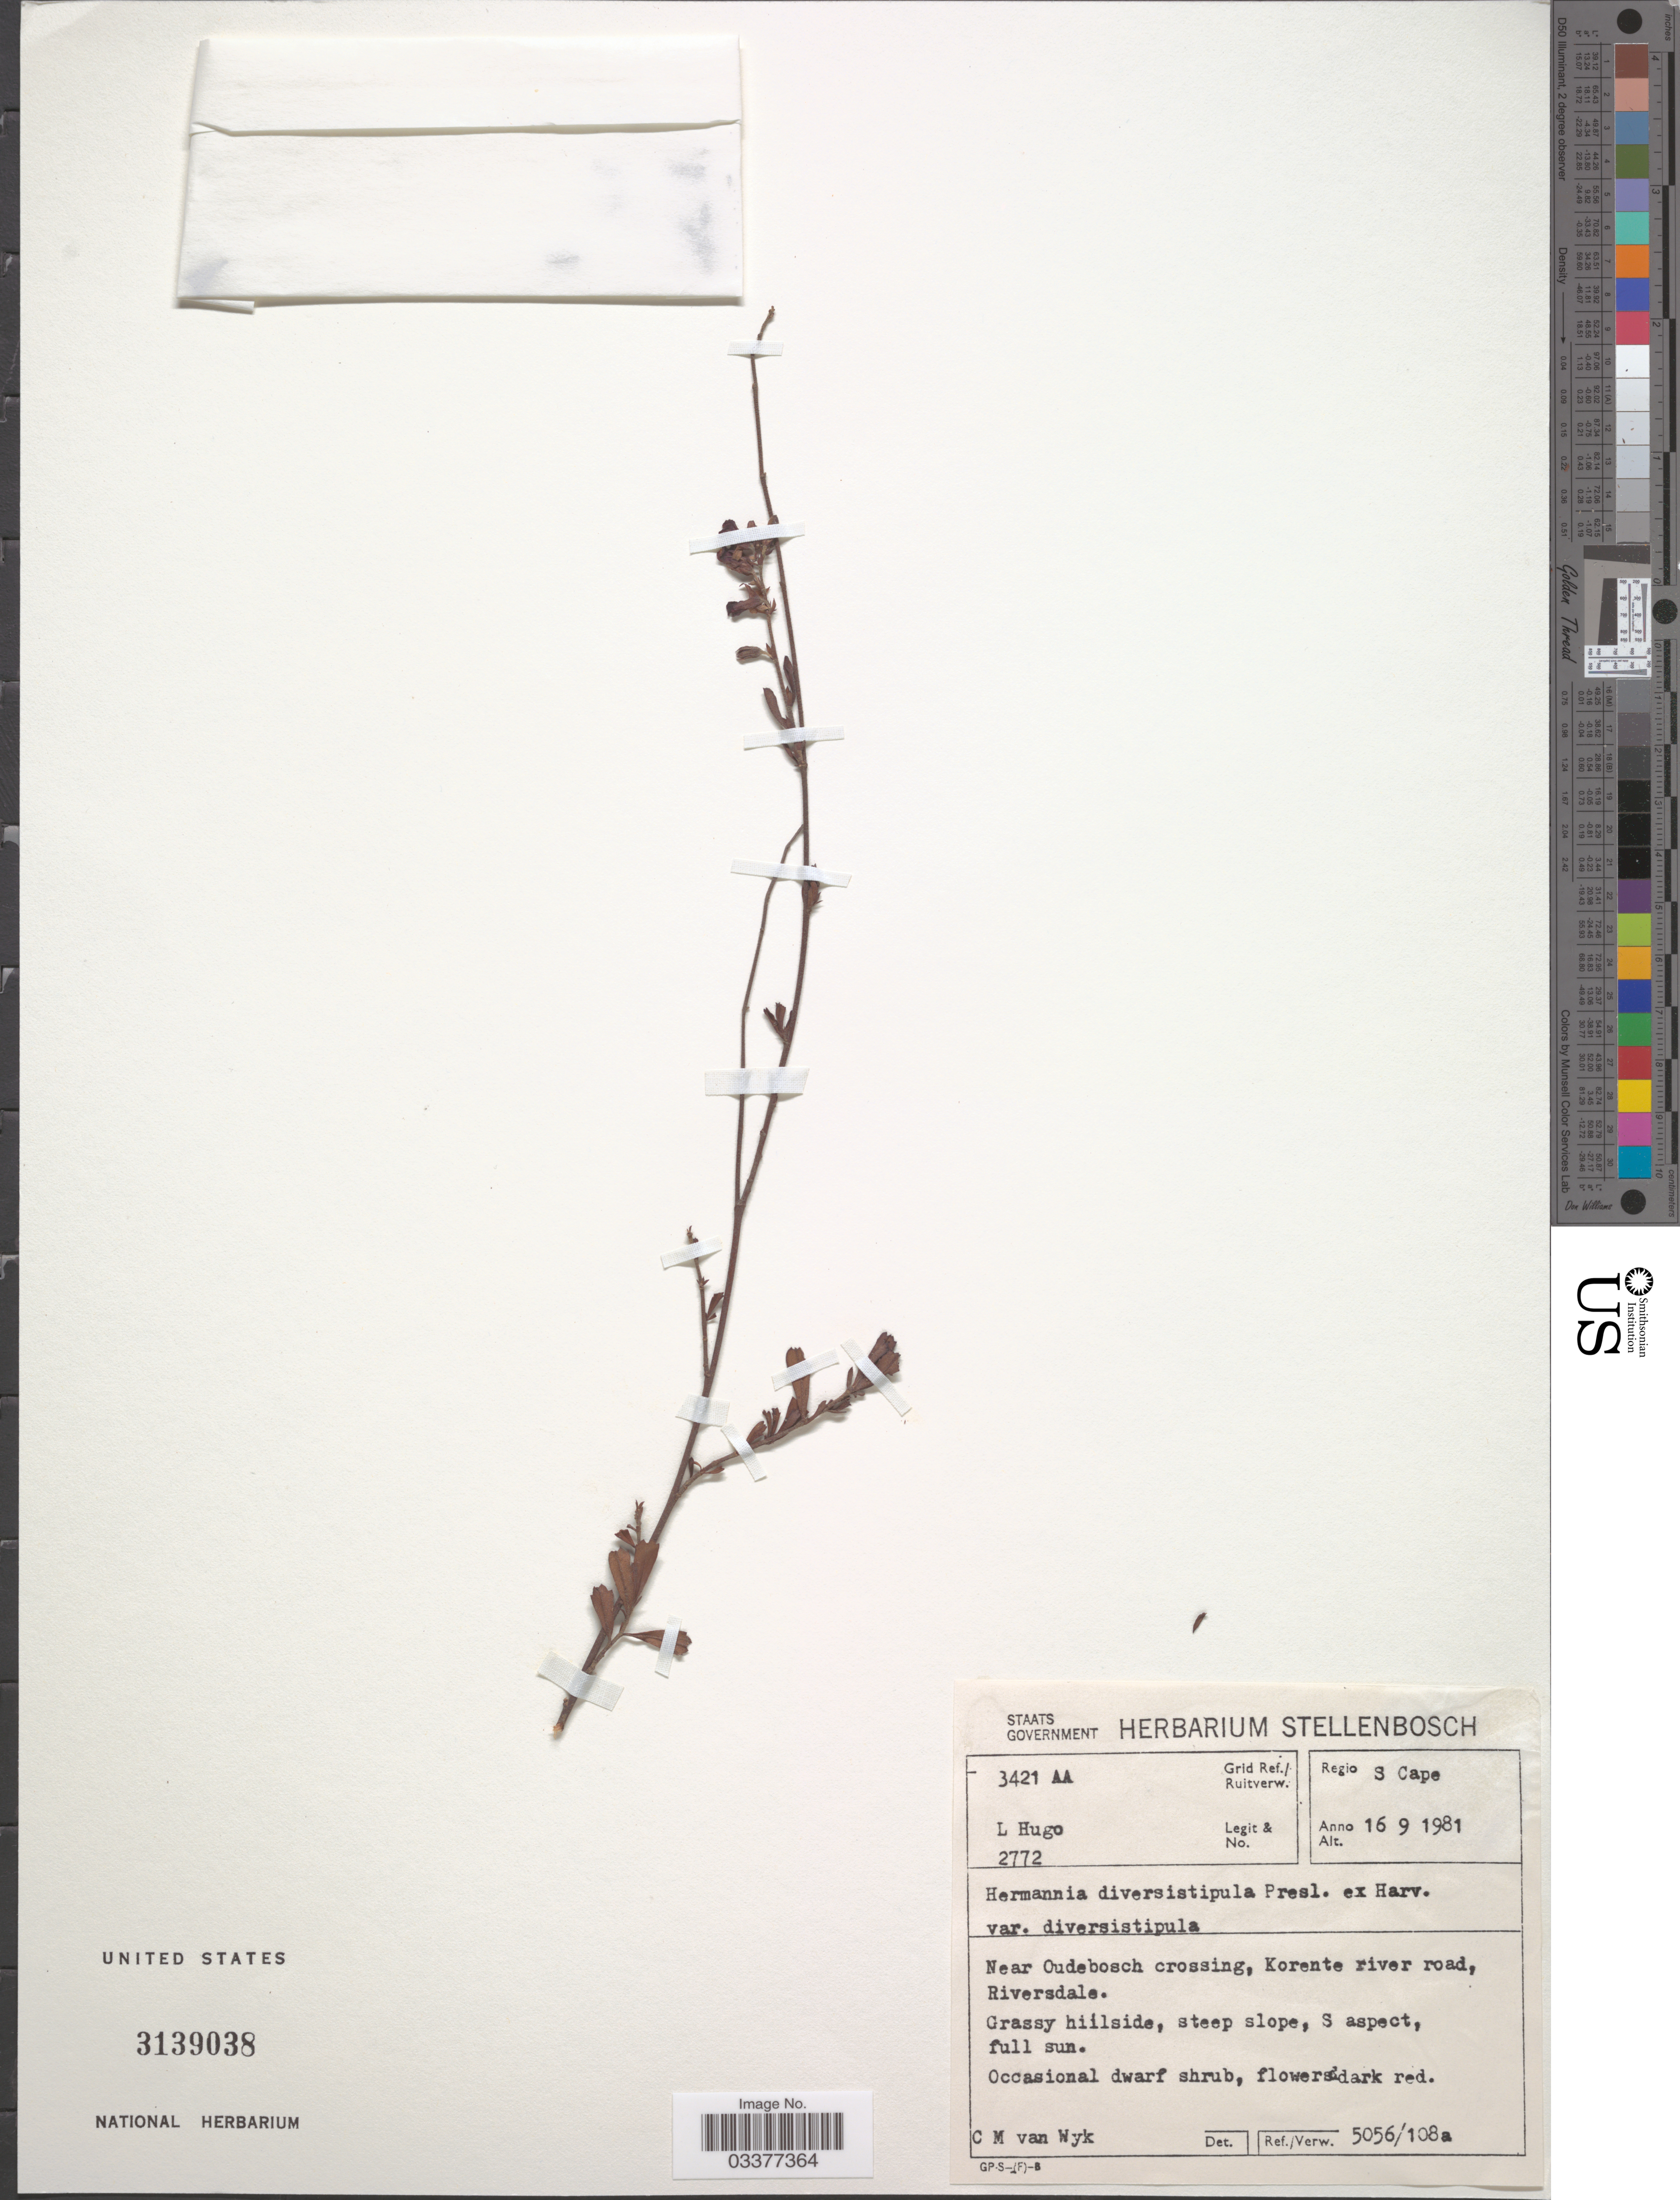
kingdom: Plantae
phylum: Tracheophyta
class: Magnoliopsida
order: Malvales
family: Malvaceae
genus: Hermannia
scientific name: Hermannia diversistipula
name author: C. Presl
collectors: L. Hugo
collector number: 2772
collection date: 1981-09-16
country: South Africa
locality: Grid Ref./ Ruitverw. 3421 AA. Regio S Cape. Near Oudebosch crossing, Korente river road, Riversdale.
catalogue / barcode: US 3139038